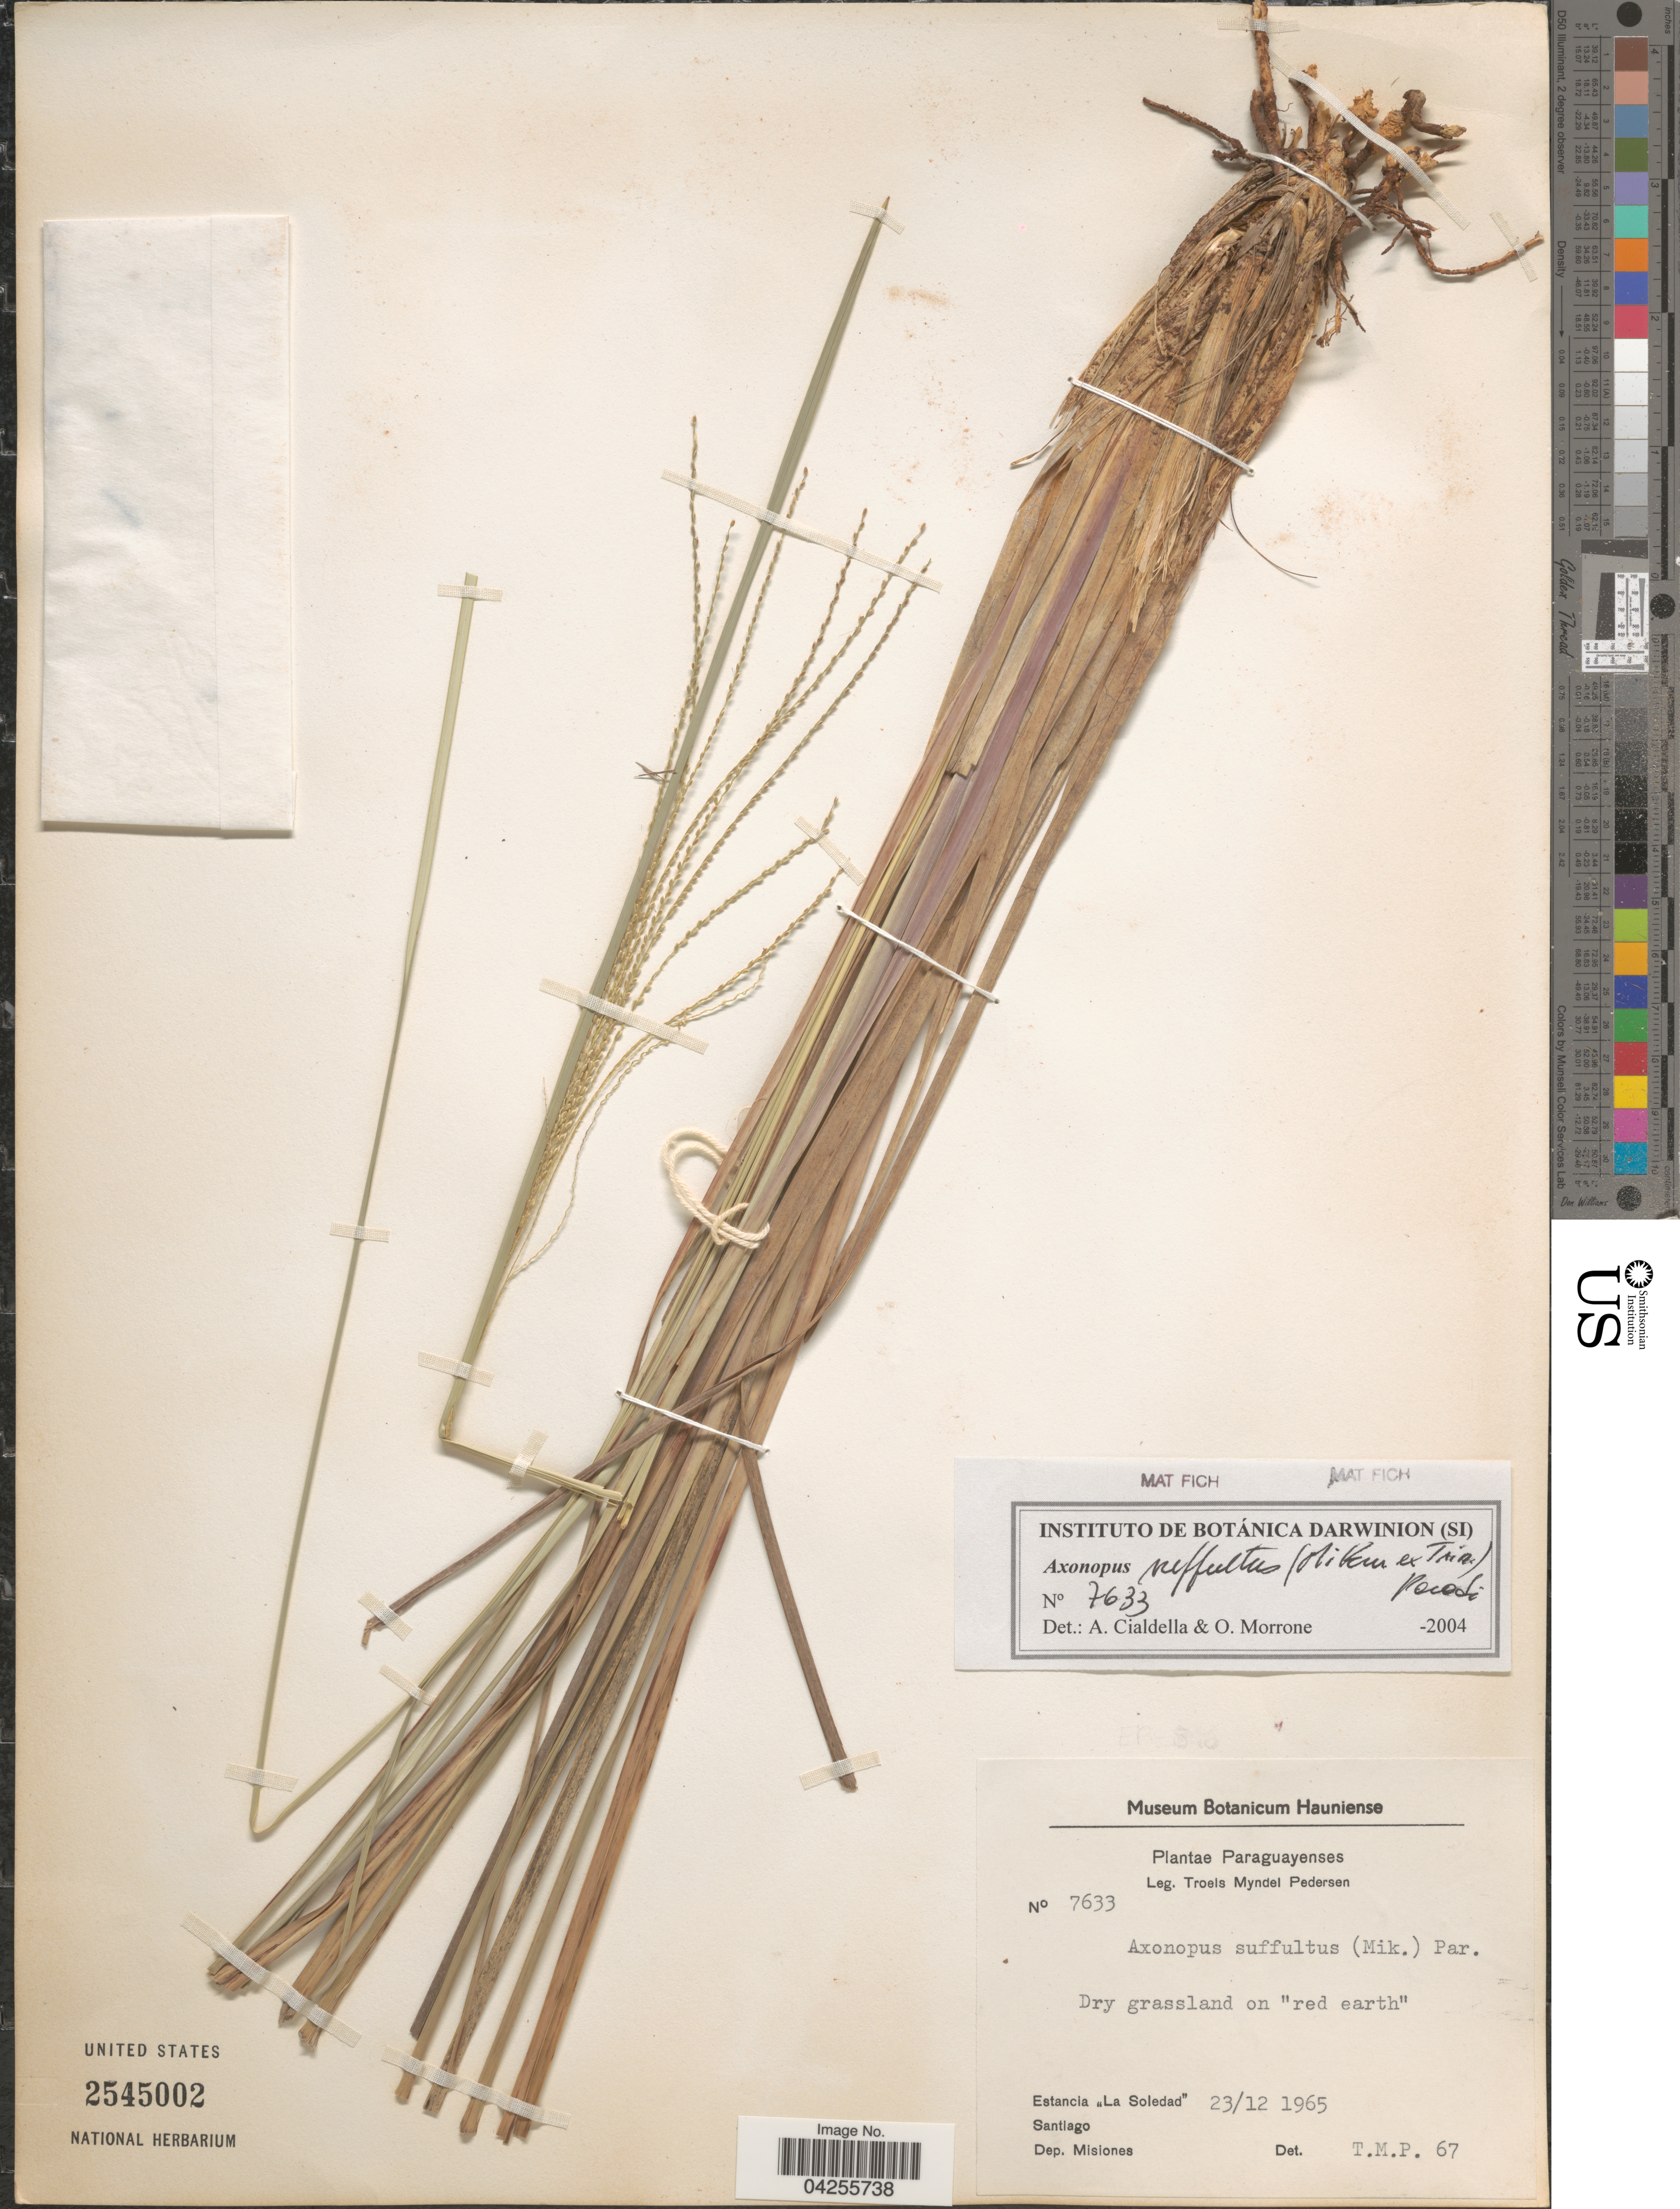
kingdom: Plantae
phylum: Tracheophyta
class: Liliopsida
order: Poales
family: Poaceae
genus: Axonopus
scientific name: Axonopus suffultus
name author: (Nees) Kuhlm.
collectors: T. Pederson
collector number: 7633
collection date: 1965-12-23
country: Paraguay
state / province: Misiones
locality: Estancia "La Soledad". Santiago. Dep. Misiones.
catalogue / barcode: US 2545002